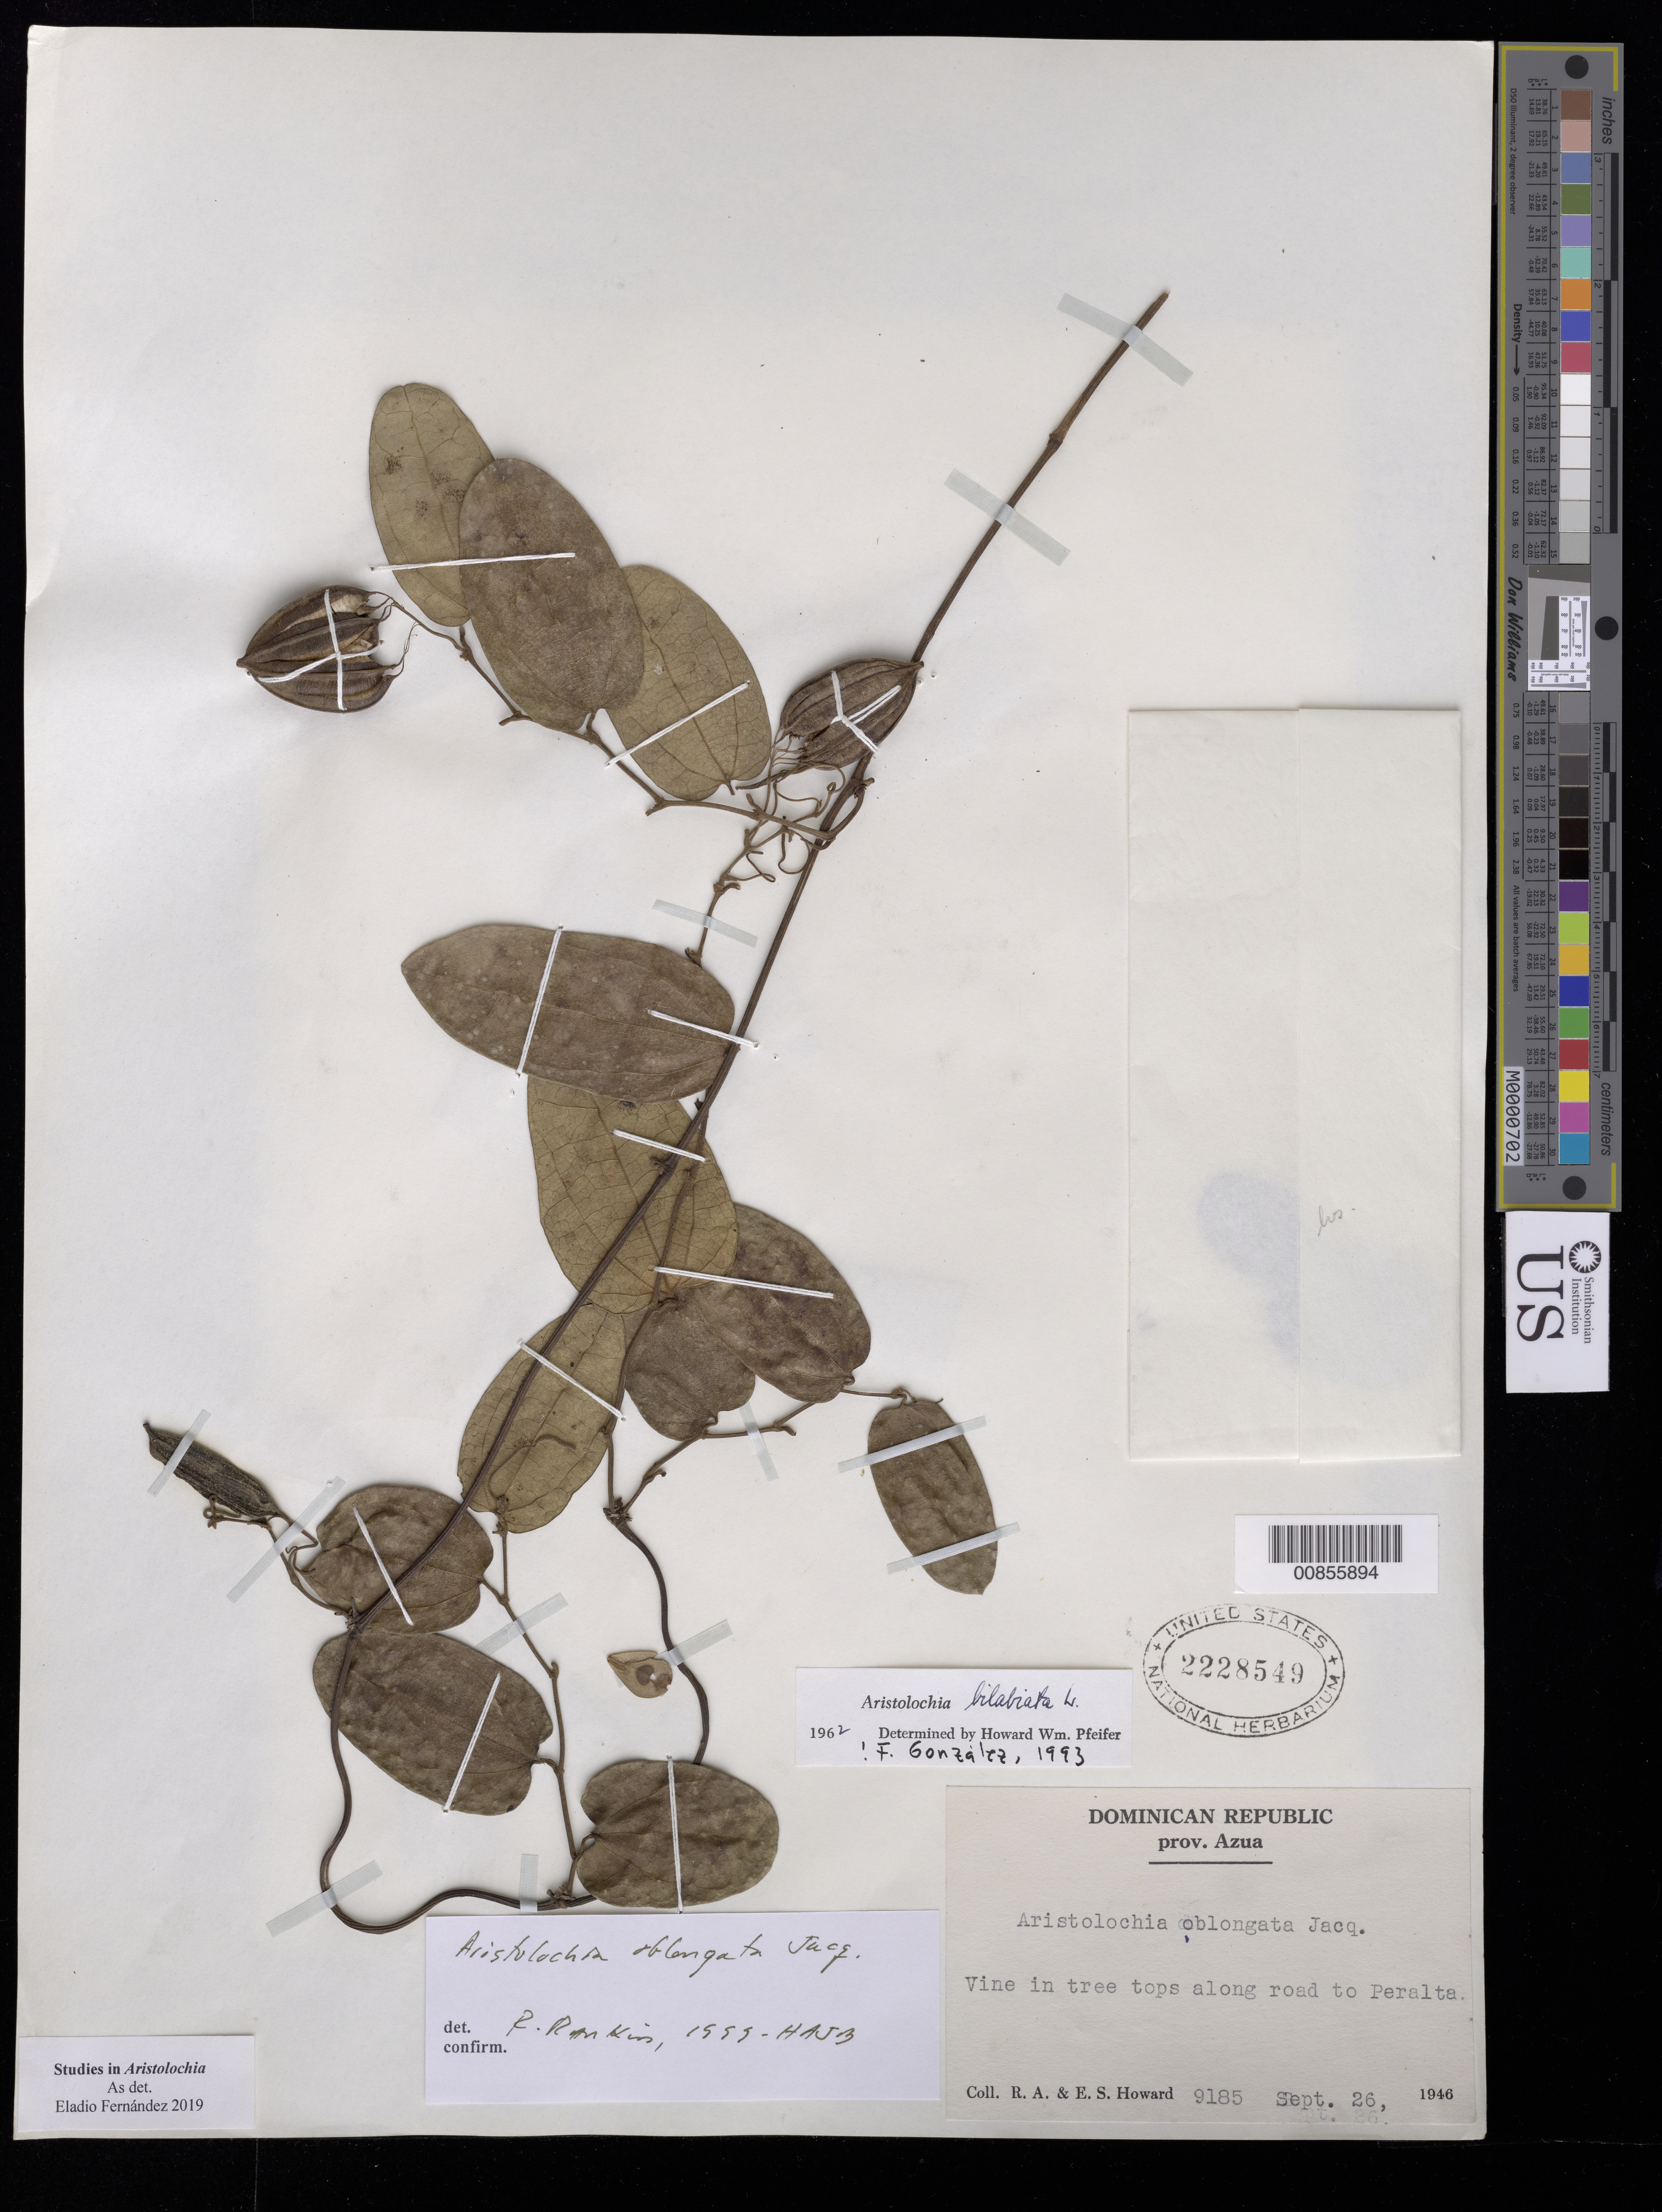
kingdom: Plantae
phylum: Tracheophyta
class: Magnoliopsida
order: Piperales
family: Aristolochiaceae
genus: Aristolochia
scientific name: Aristolochia bilabiata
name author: L.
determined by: Rankin Rodriguez, Rosa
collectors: R. A. Howard & E. S. Howard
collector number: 9185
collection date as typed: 26 Sep 1946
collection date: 1946-09-26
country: Dominican Republic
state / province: Azua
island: Hispaniola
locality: Along road to Peralta.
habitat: In tree tops along road.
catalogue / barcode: US 2228549